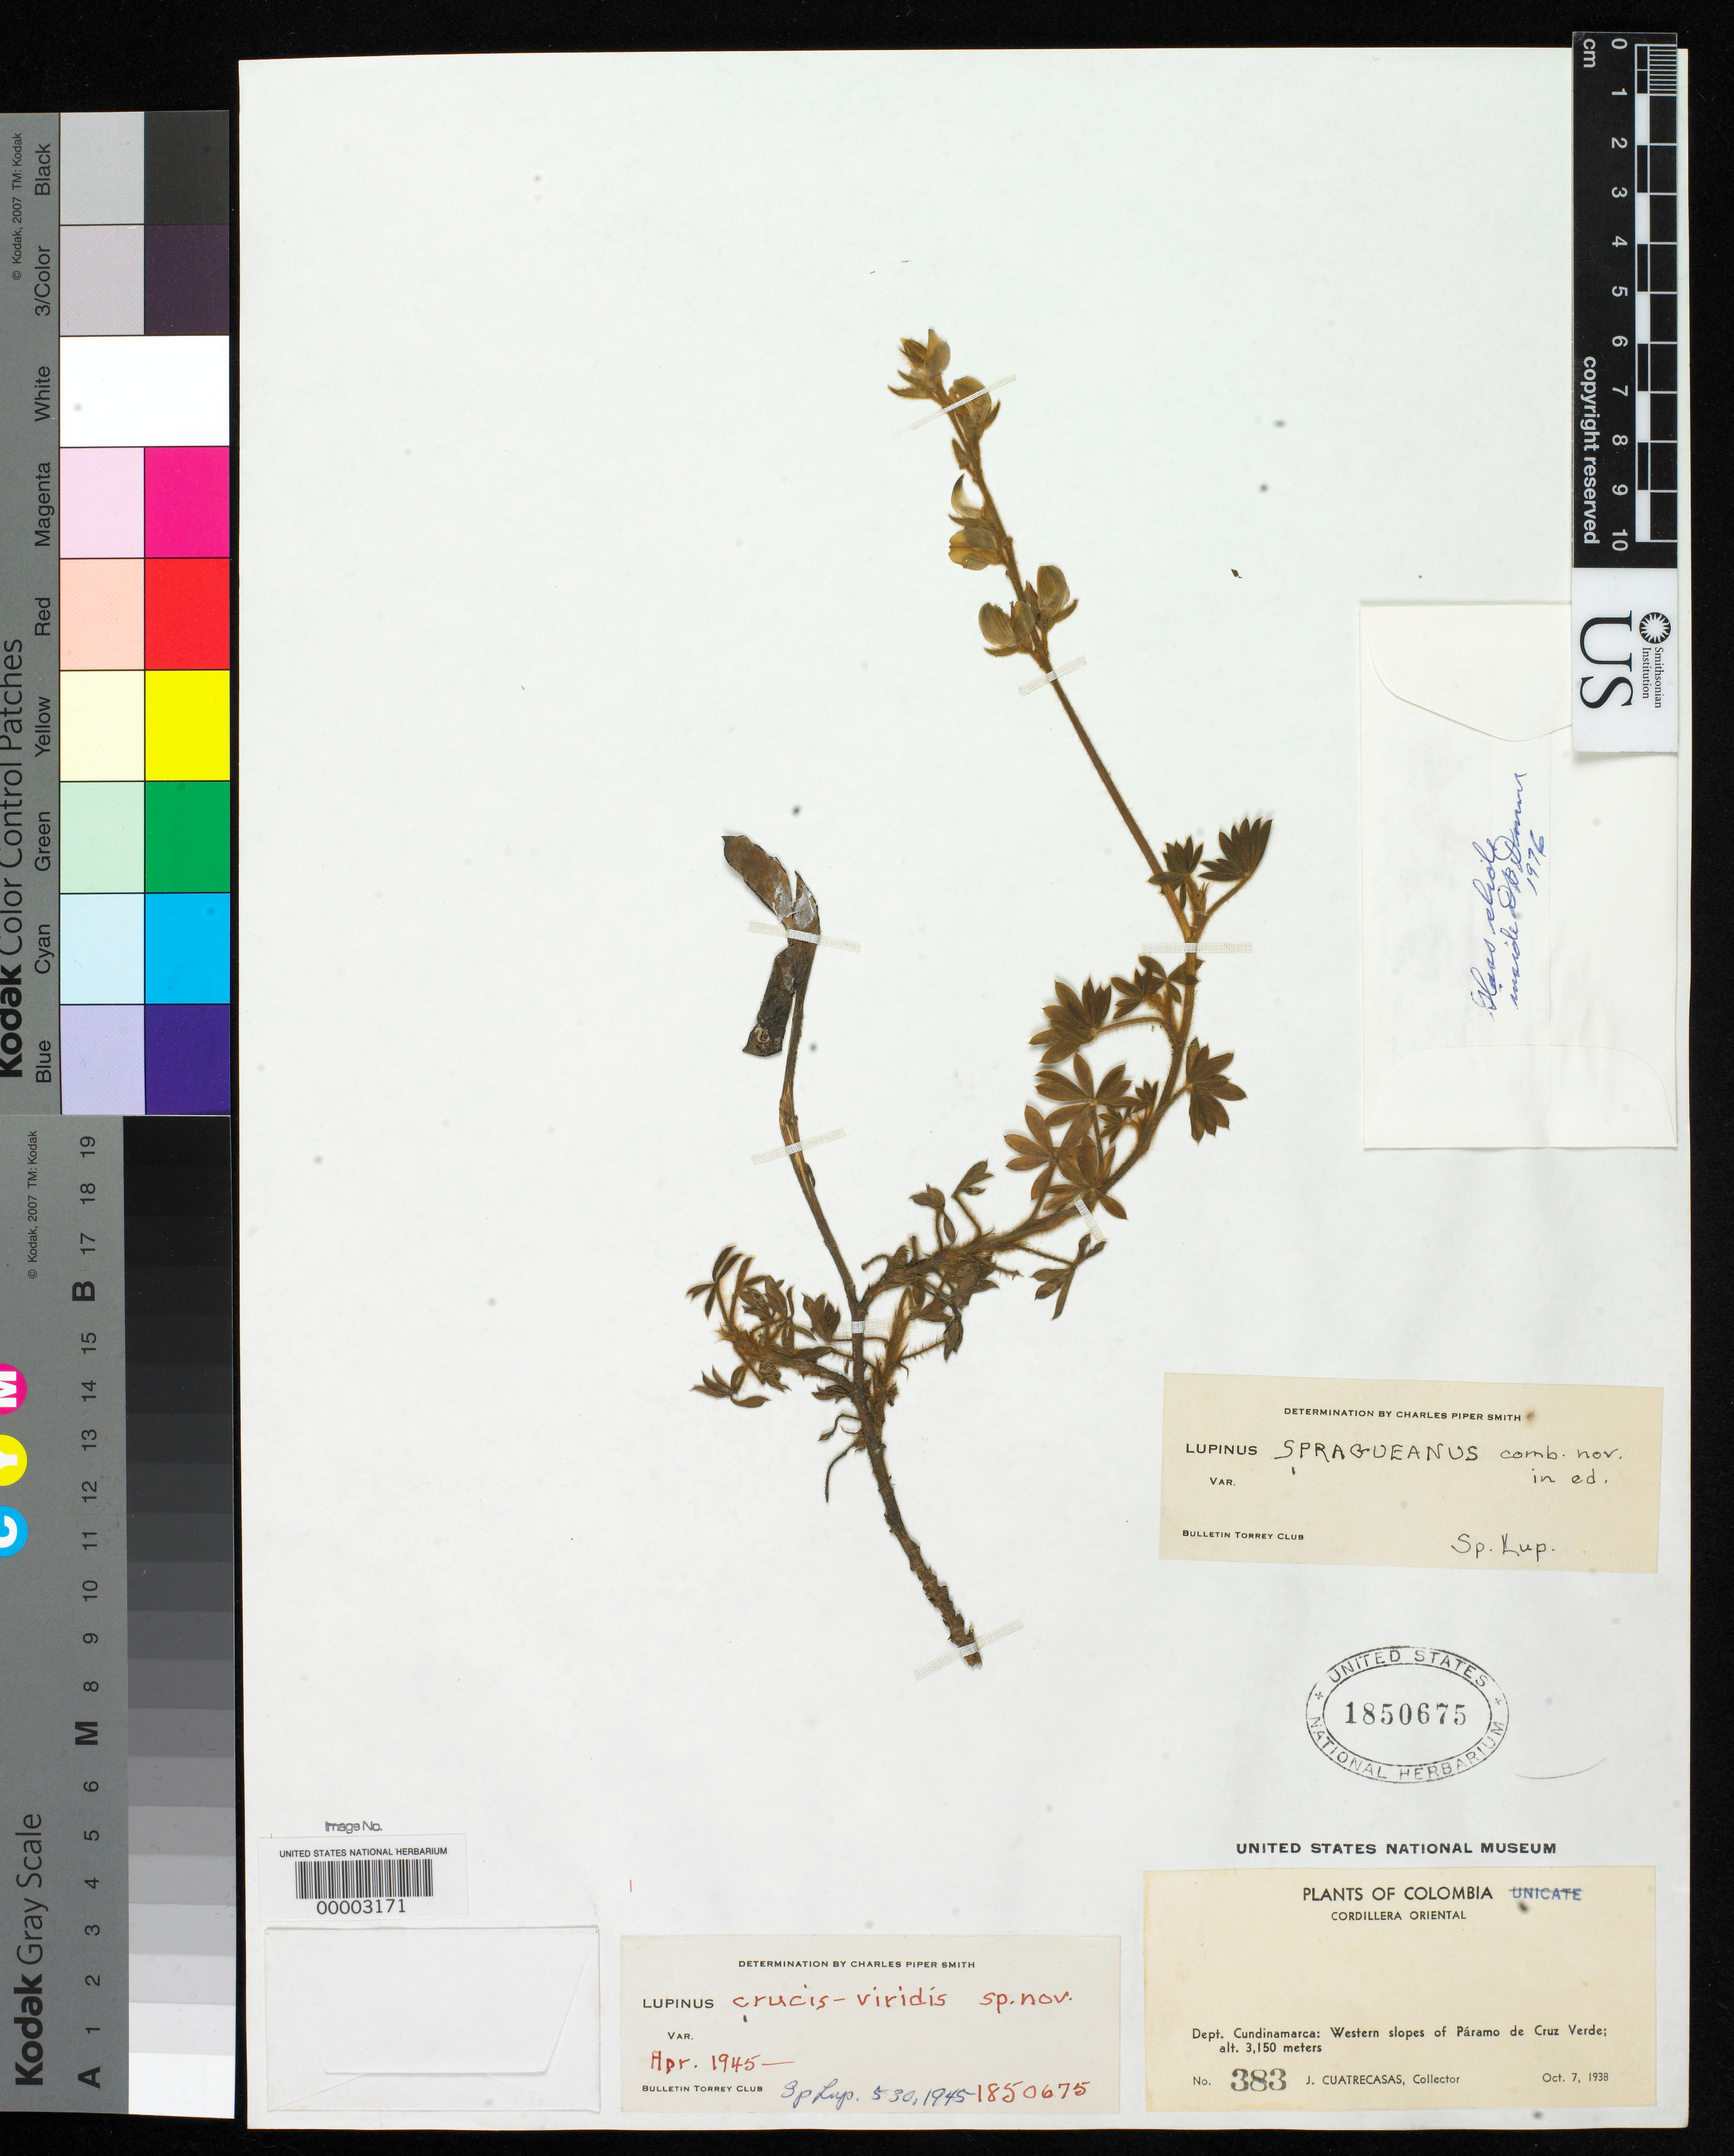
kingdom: Plantae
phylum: Tracheophyta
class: Magnoliopsida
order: Fabales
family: Fabaceae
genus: Lupinus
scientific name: Lupinus crucis-viridis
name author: C.P. Sm.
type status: Holotype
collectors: J. Cuatrecasas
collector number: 383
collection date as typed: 07 Oct 1938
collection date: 1938-10-07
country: Colombia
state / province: Cundinamarca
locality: W slopes of Paramo de Cruz Verde.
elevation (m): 3150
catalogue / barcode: US 1850675